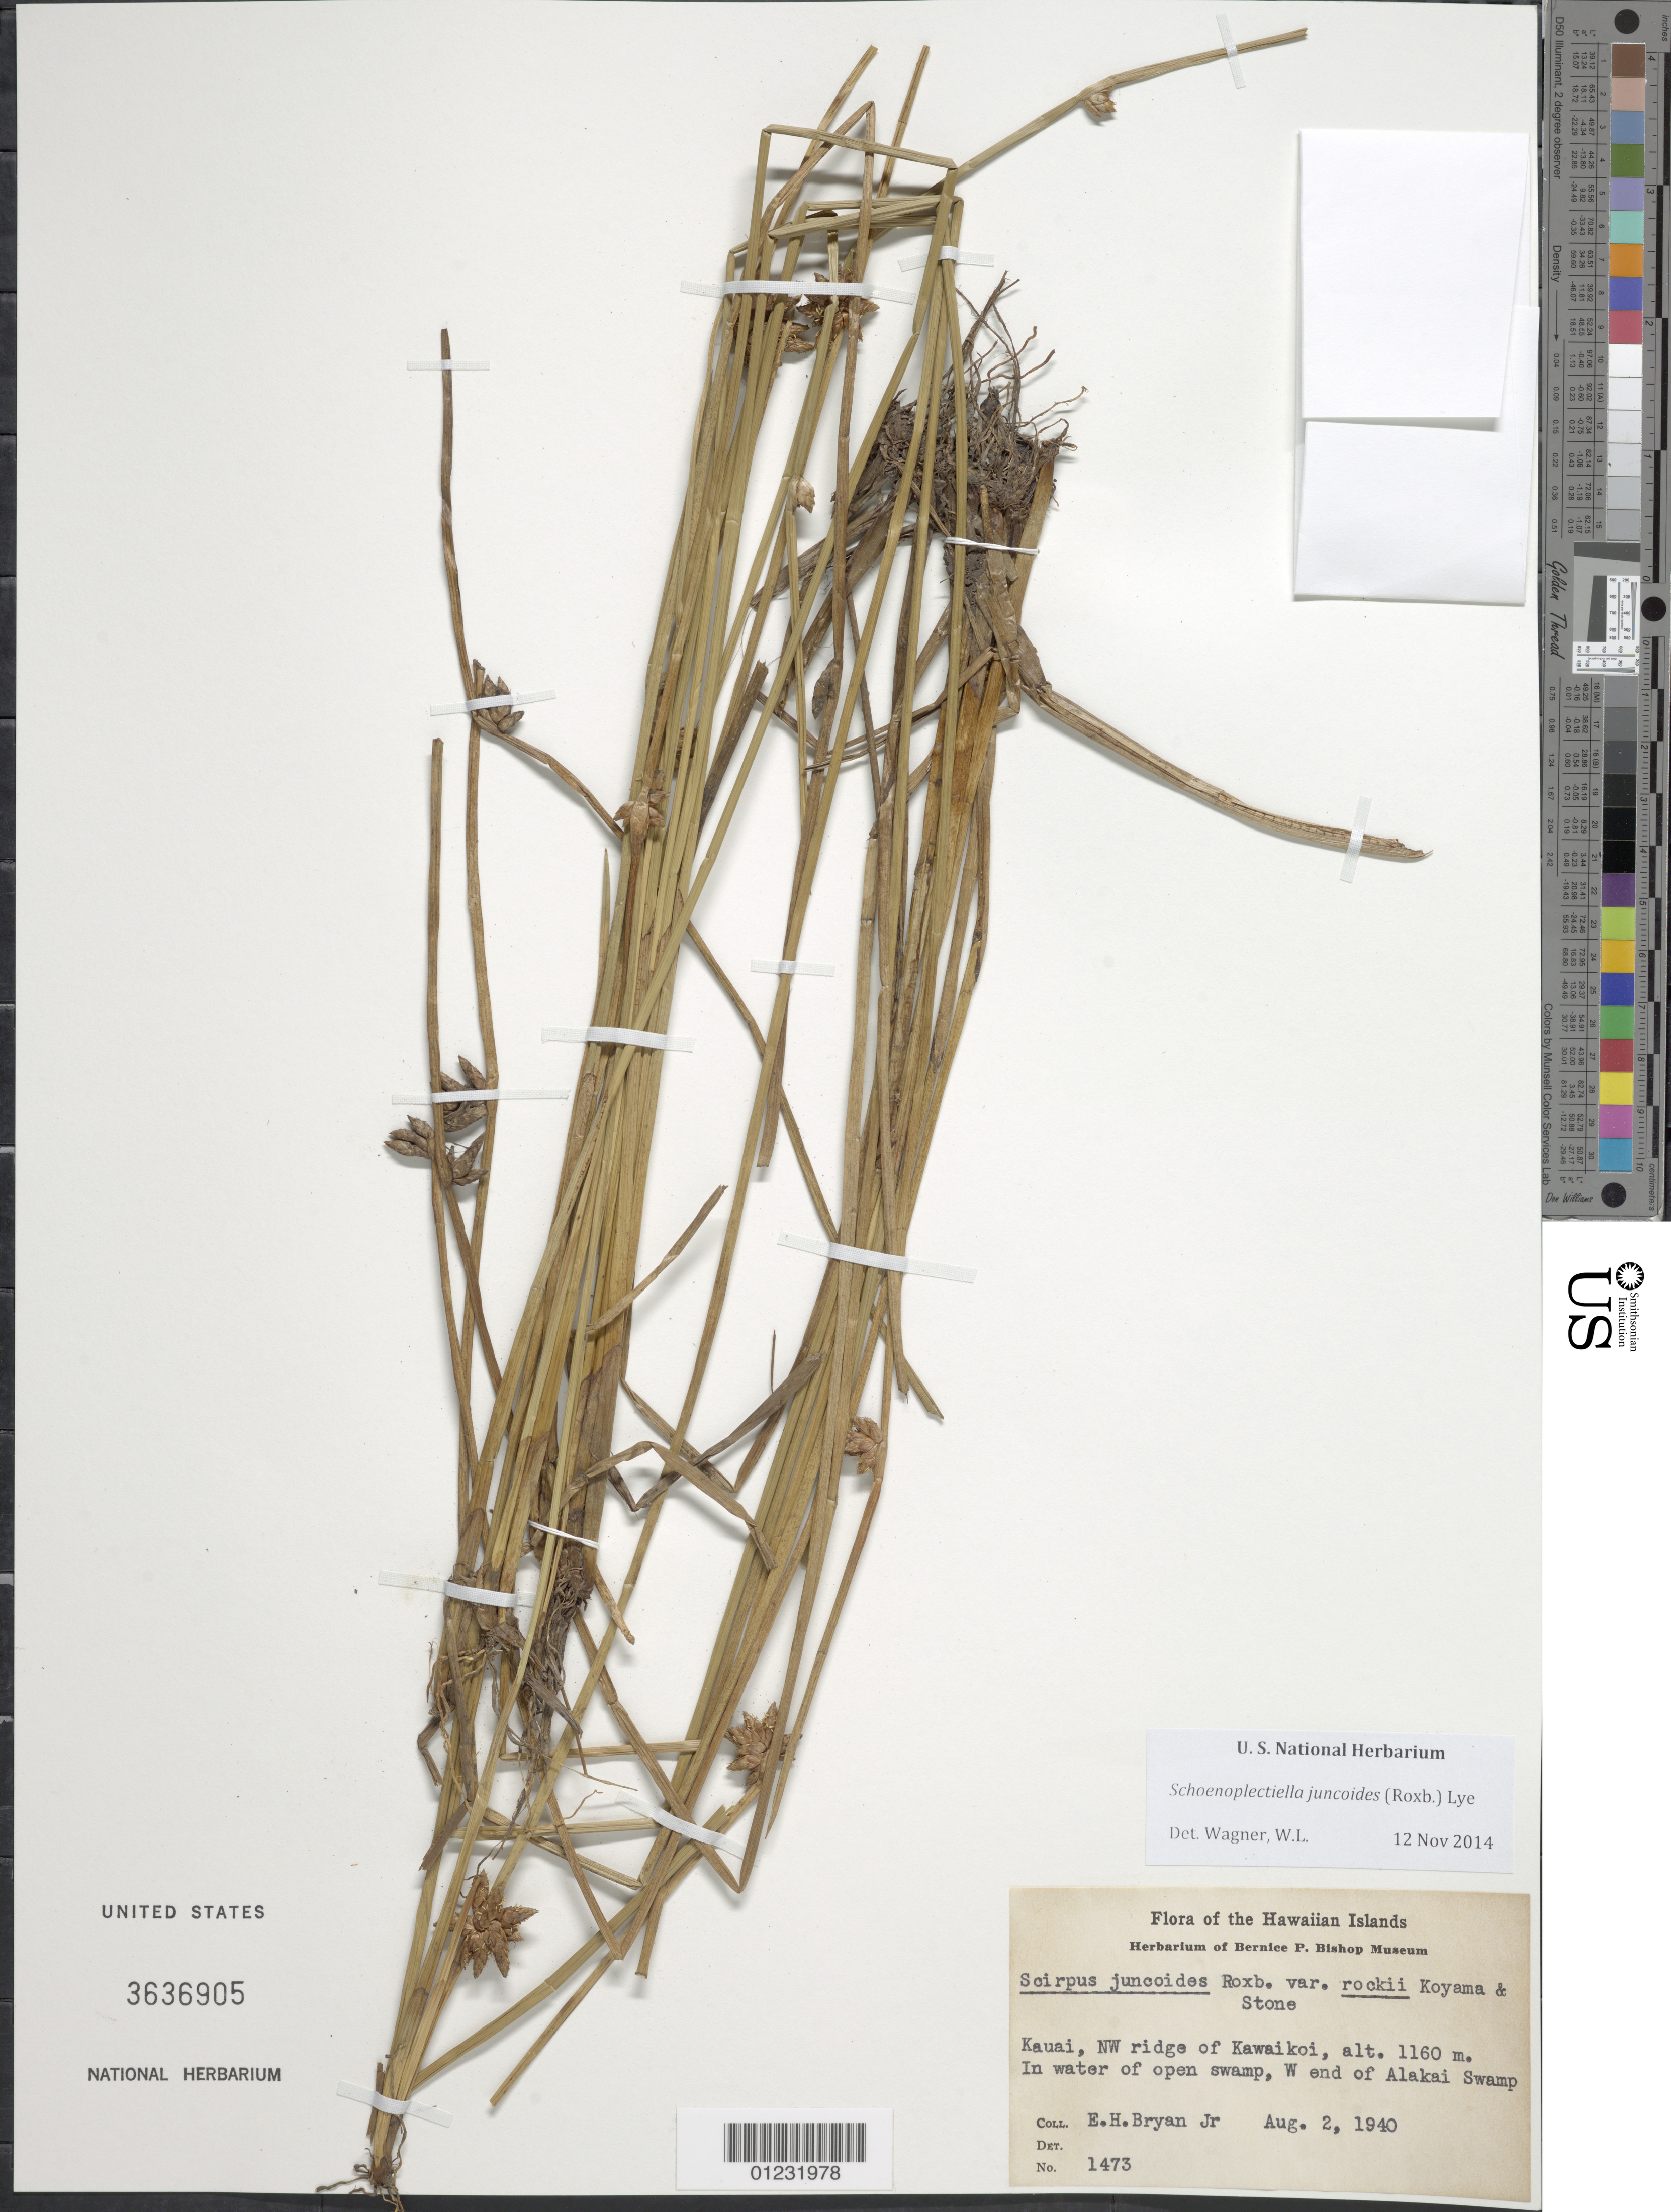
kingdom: Plantae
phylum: Tracheophyta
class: Liliopsida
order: Poales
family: Cyperaceae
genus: Schoenoplectiella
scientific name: Schoenoplectiella juncoides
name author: (Roxb.)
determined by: Wagner, W. L., (BOT), Smithsonian Institution - National Museum of Natural History (UNITED STATES)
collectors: E. Bryan Jr.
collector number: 1473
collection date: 1940-08-02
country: United States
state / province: Hawaii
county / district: Kaui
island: Kaua'i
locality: Kaua'i, NW ridge Kawaikoi. W end of Alakai Swamp.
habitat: In water of open swamp.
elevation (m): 1160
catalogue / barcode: US 3636905